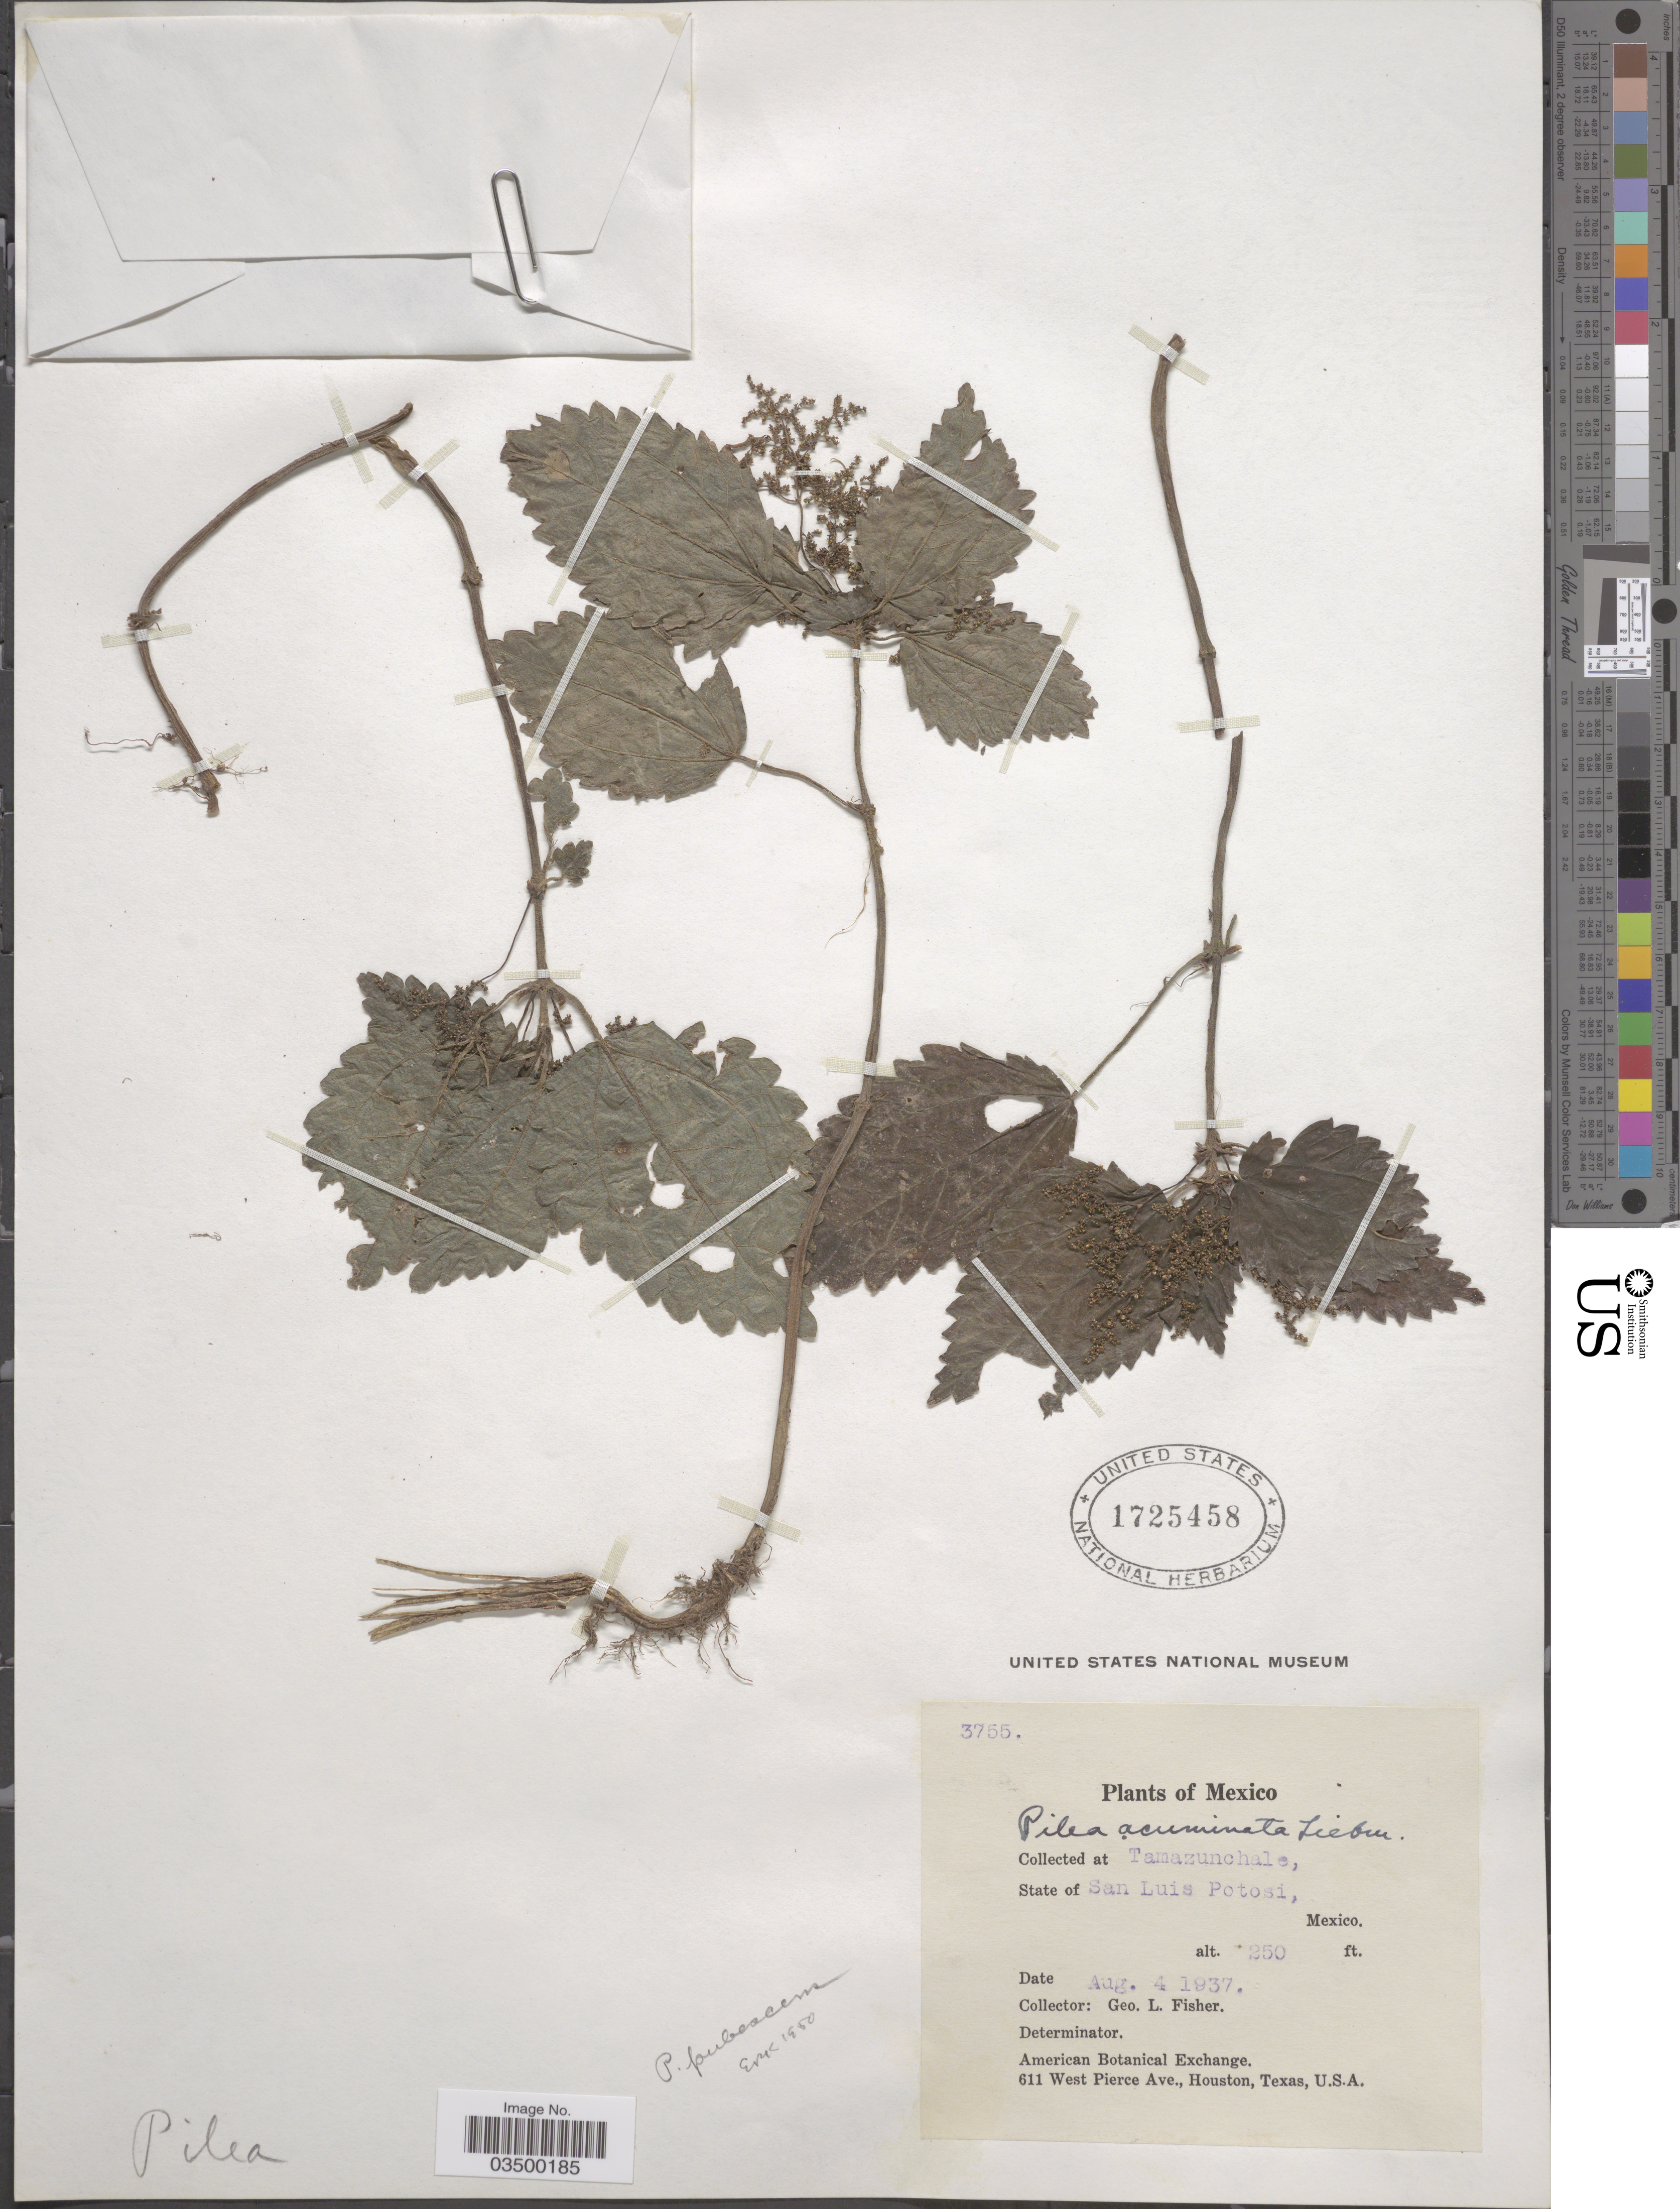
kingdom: Plantae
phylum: Tracheophyta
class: Magnoliopsida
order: Rosales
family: Urticaceae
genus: Pilea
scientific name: Pilea pubescens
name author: Liebm.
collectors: G. L. Fisher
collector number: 3755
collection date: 1937-08-04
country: Mexico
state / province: San Luis Potosí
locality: Tamazunchale, State of San Luis Potosi.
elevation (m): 76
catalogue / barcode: US 1725458